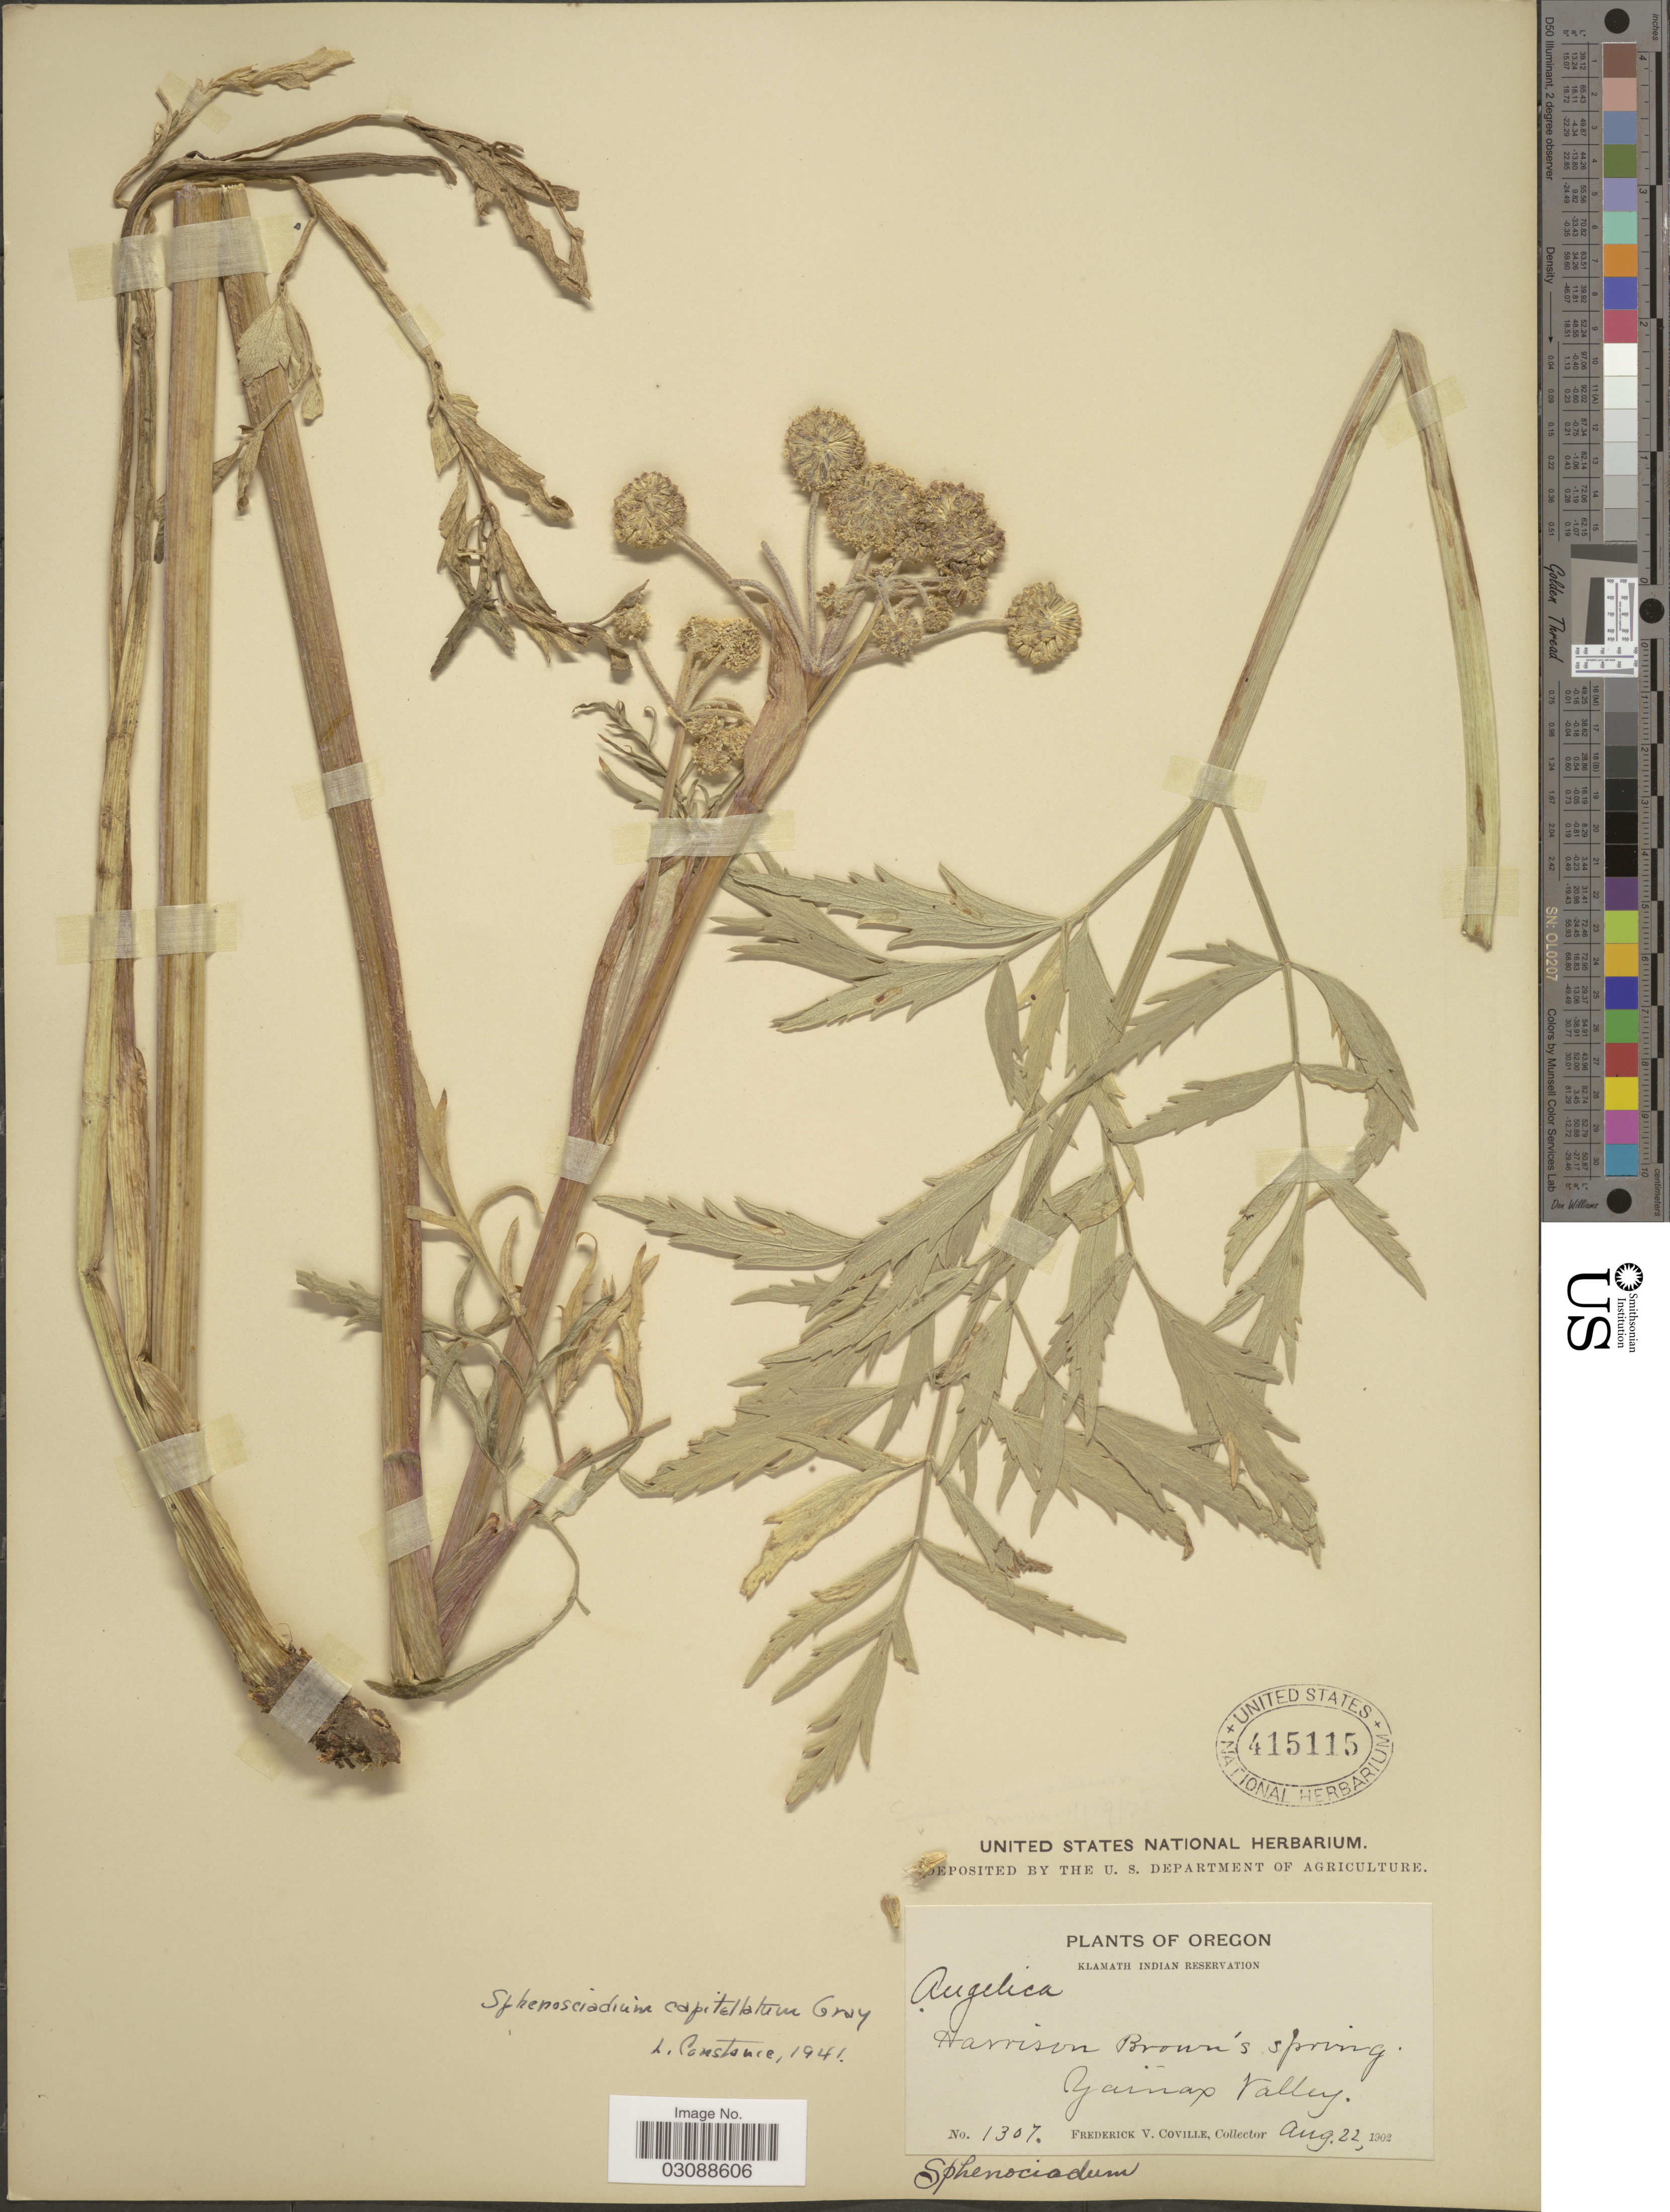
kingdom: Plantae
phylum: Tracheophyta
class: Magnoliopsida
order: Apiales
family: Apiaceae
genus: Sphenosciadium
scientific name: Sphenosciadium capitellatum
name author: A. Gray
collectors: F. V. Coville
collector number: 1307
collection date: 1902-08-22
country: United States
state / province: Oregon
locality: Klamath Indian Reservation. Harrison Brown's Spring. Yainax Valley.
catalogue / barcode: US 415115